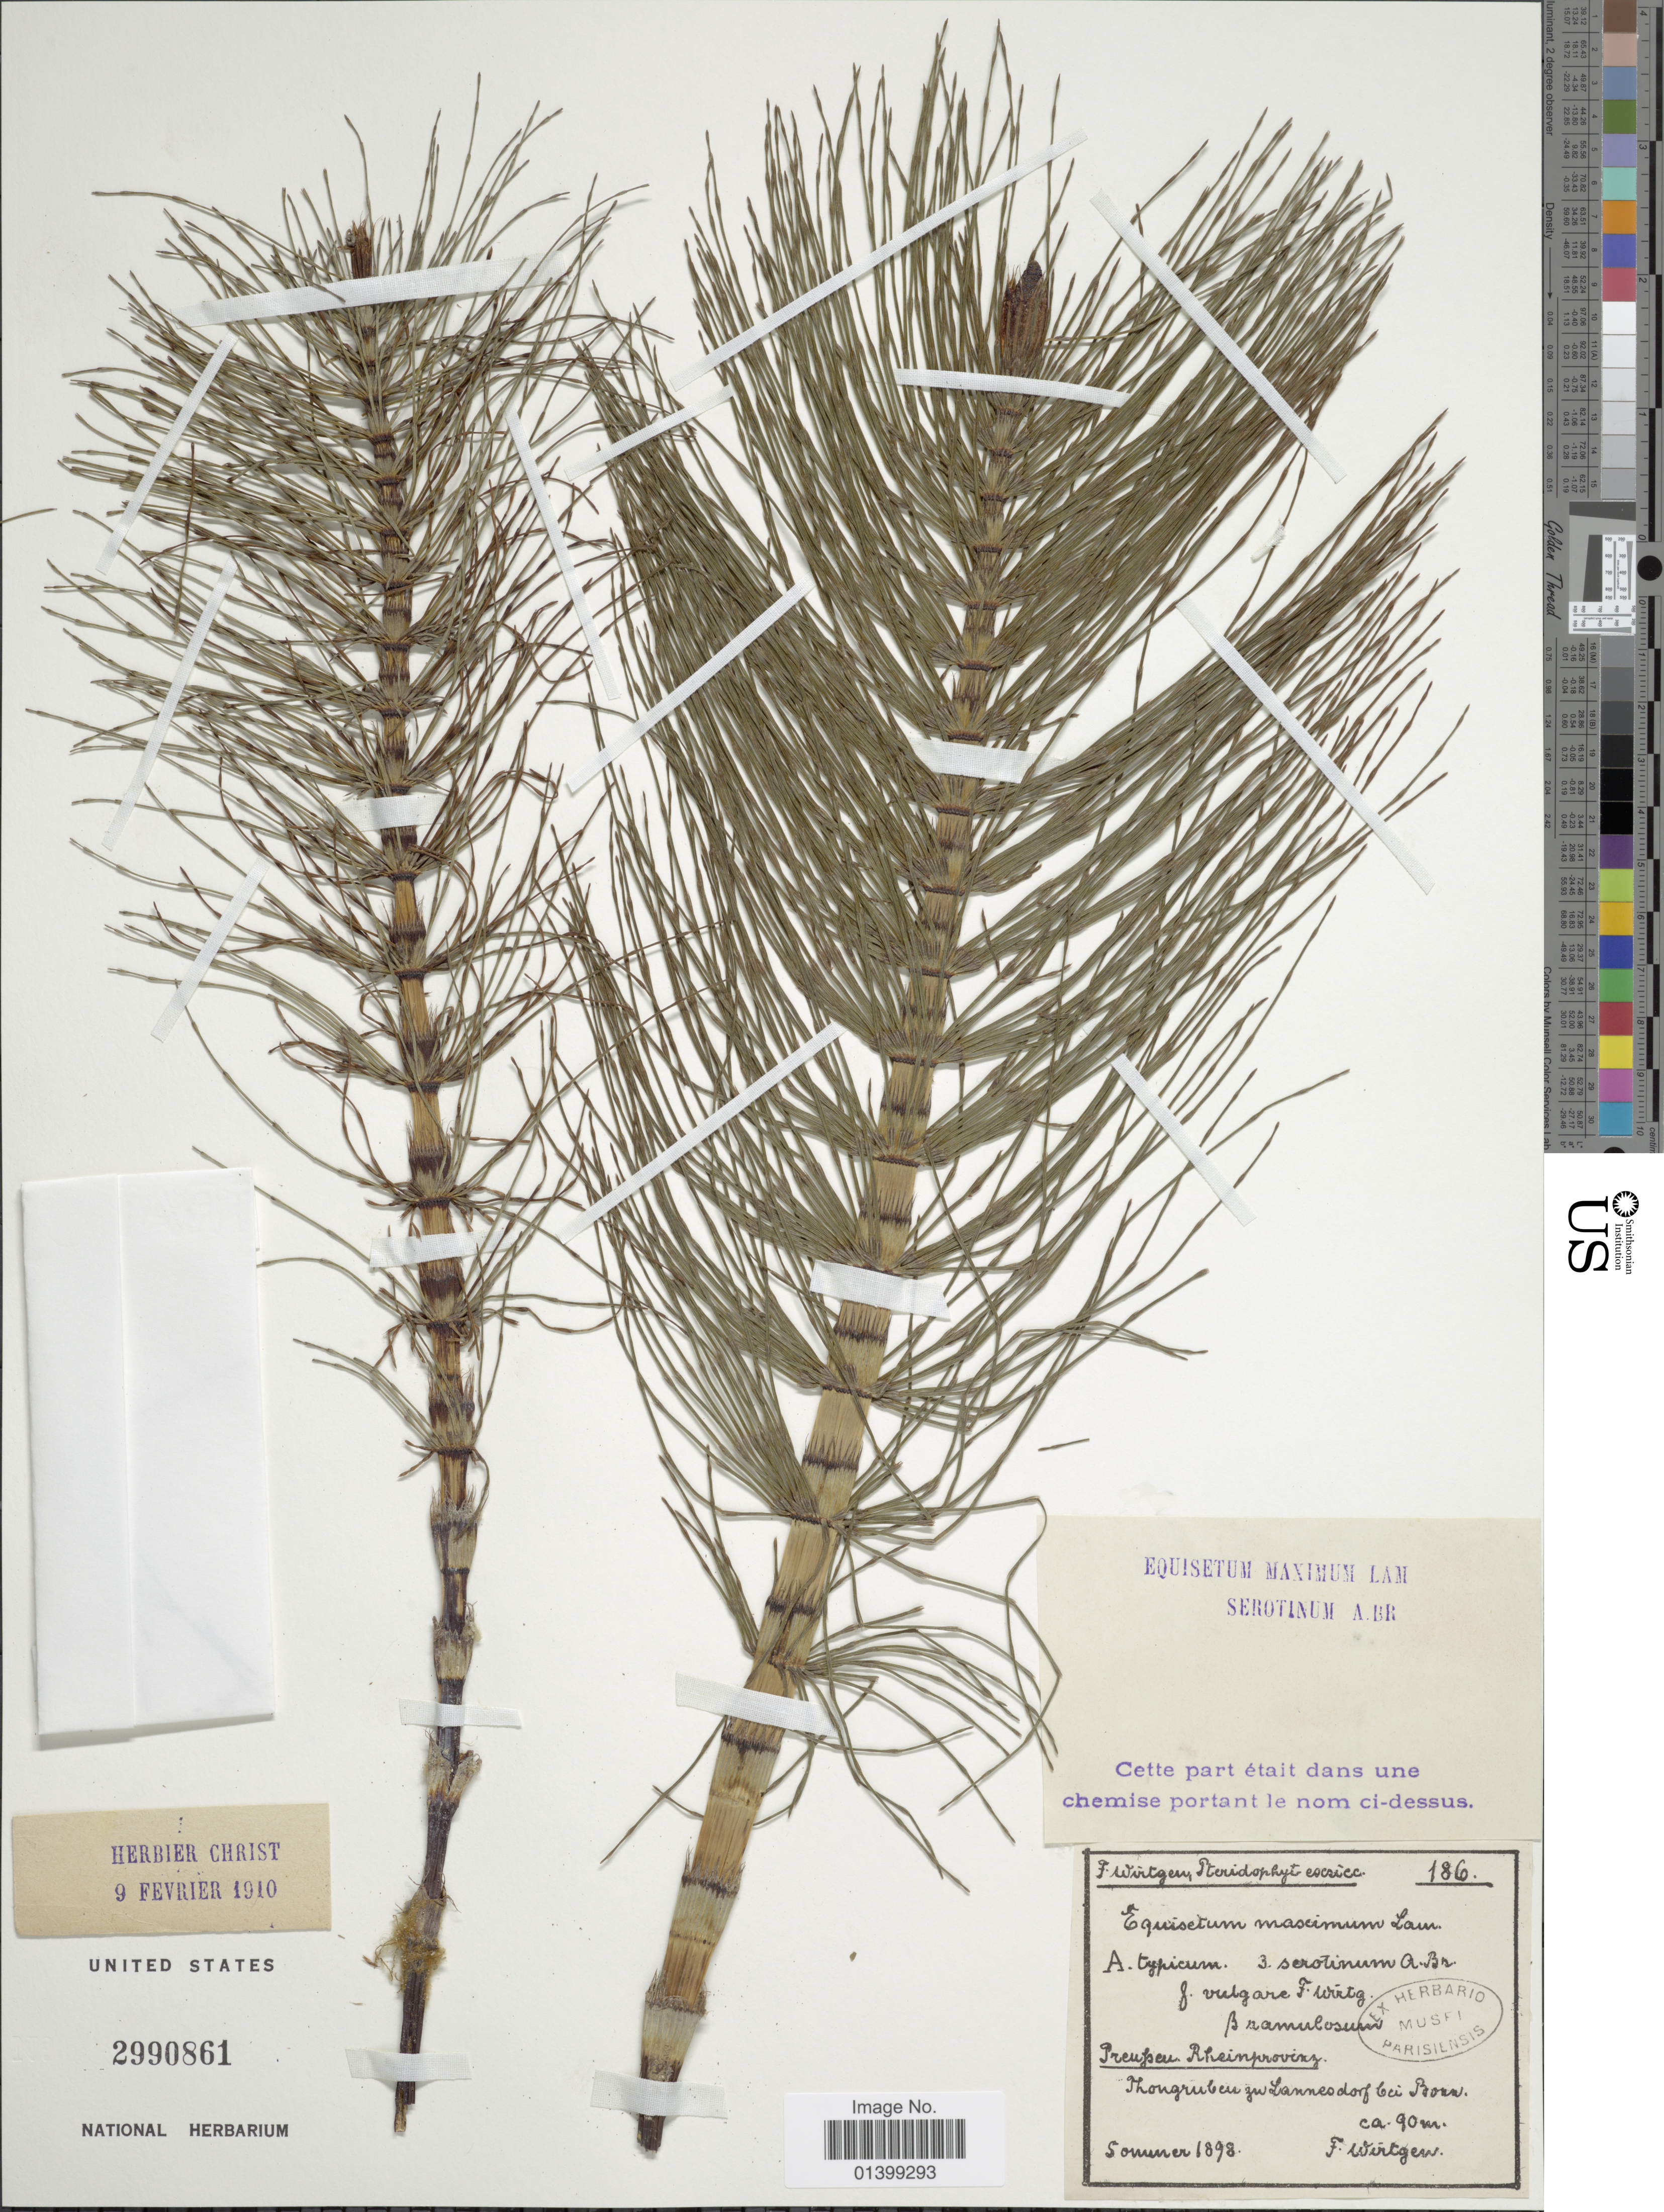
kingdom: Plantae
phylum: Tracheophyta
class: Polypodiopsida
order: Equisetales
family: Equisetaceae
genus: Equisetum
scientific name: Equisetum telmateia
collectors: F. Wirtgen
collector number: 186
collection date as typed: Sommer 1898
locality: Preussen Rheinprovinz. Thongrubei zu Lannesdorf bei Bonn. [interpreted]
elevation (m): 90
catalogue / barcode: US 2990861